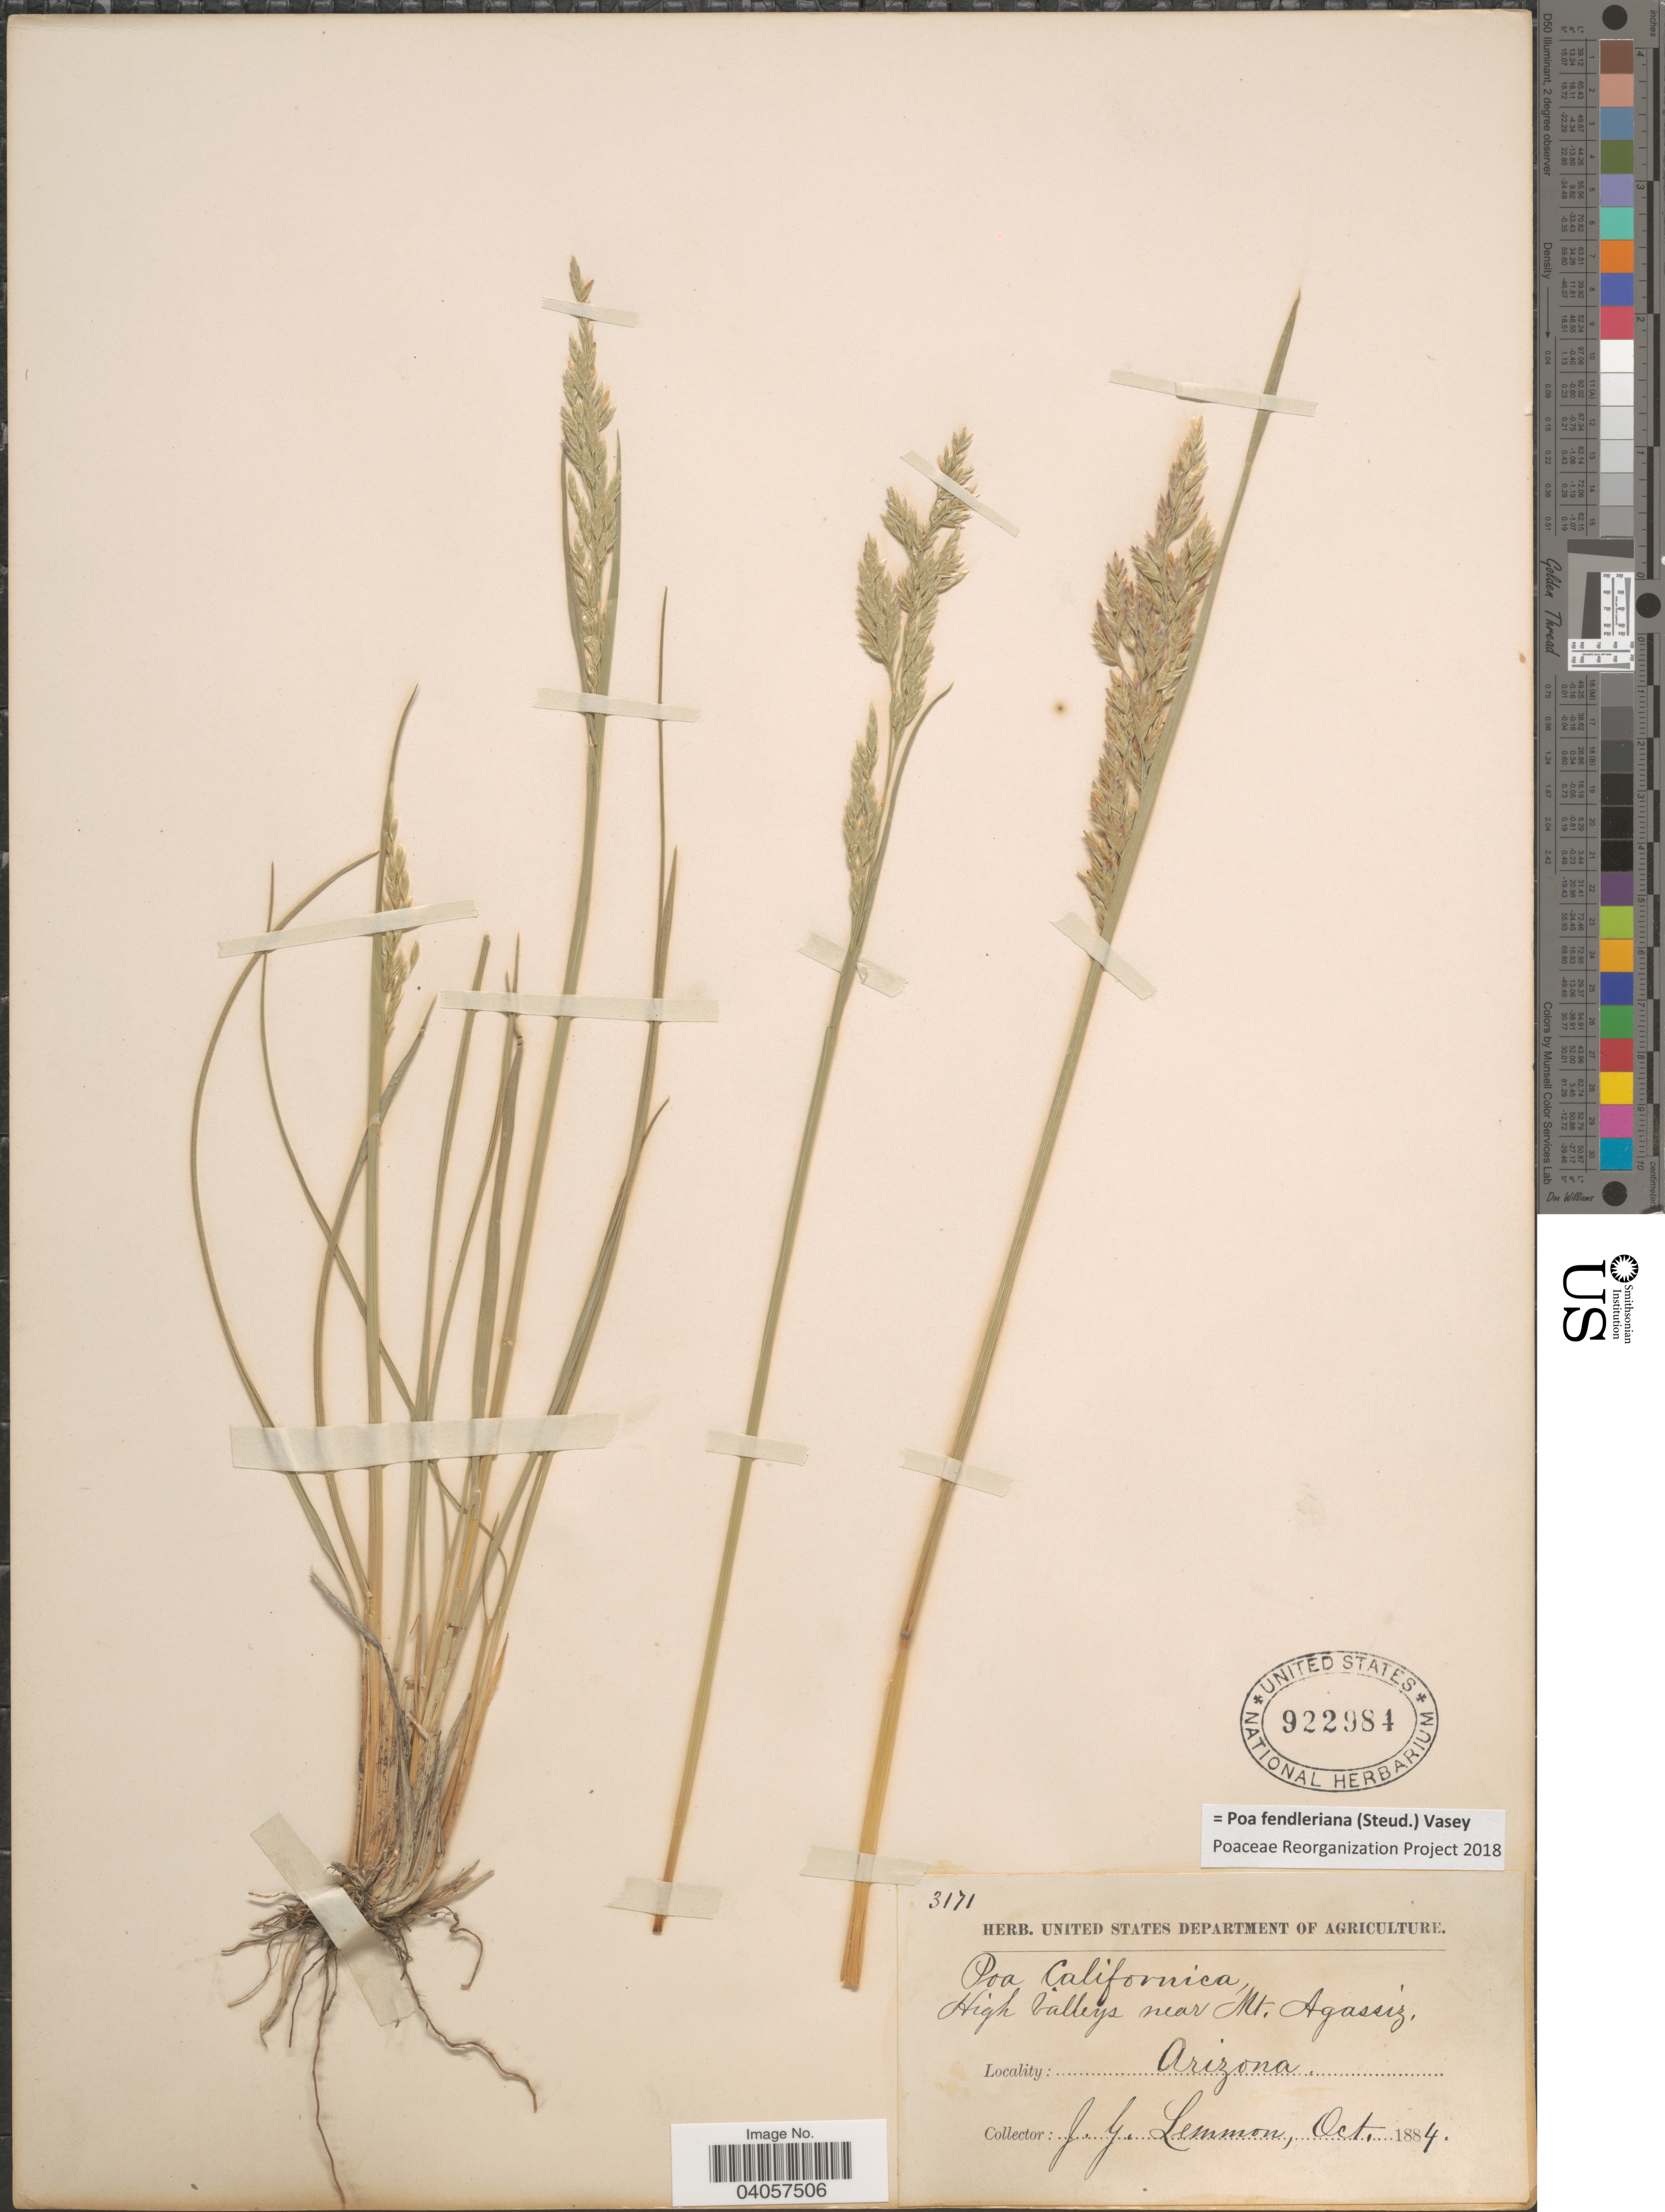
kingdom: Plantae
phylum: Tracheophyta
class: Liliopsida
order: Poales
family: Poaceae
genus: Poa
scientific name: Poa fendleriana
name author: (Steud.) Vasey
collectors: J. Lemmon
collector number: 3171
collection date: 1884-10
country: United States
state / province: Arizona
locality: High valleys near Mt. Agassiz.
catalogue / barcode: US 922984